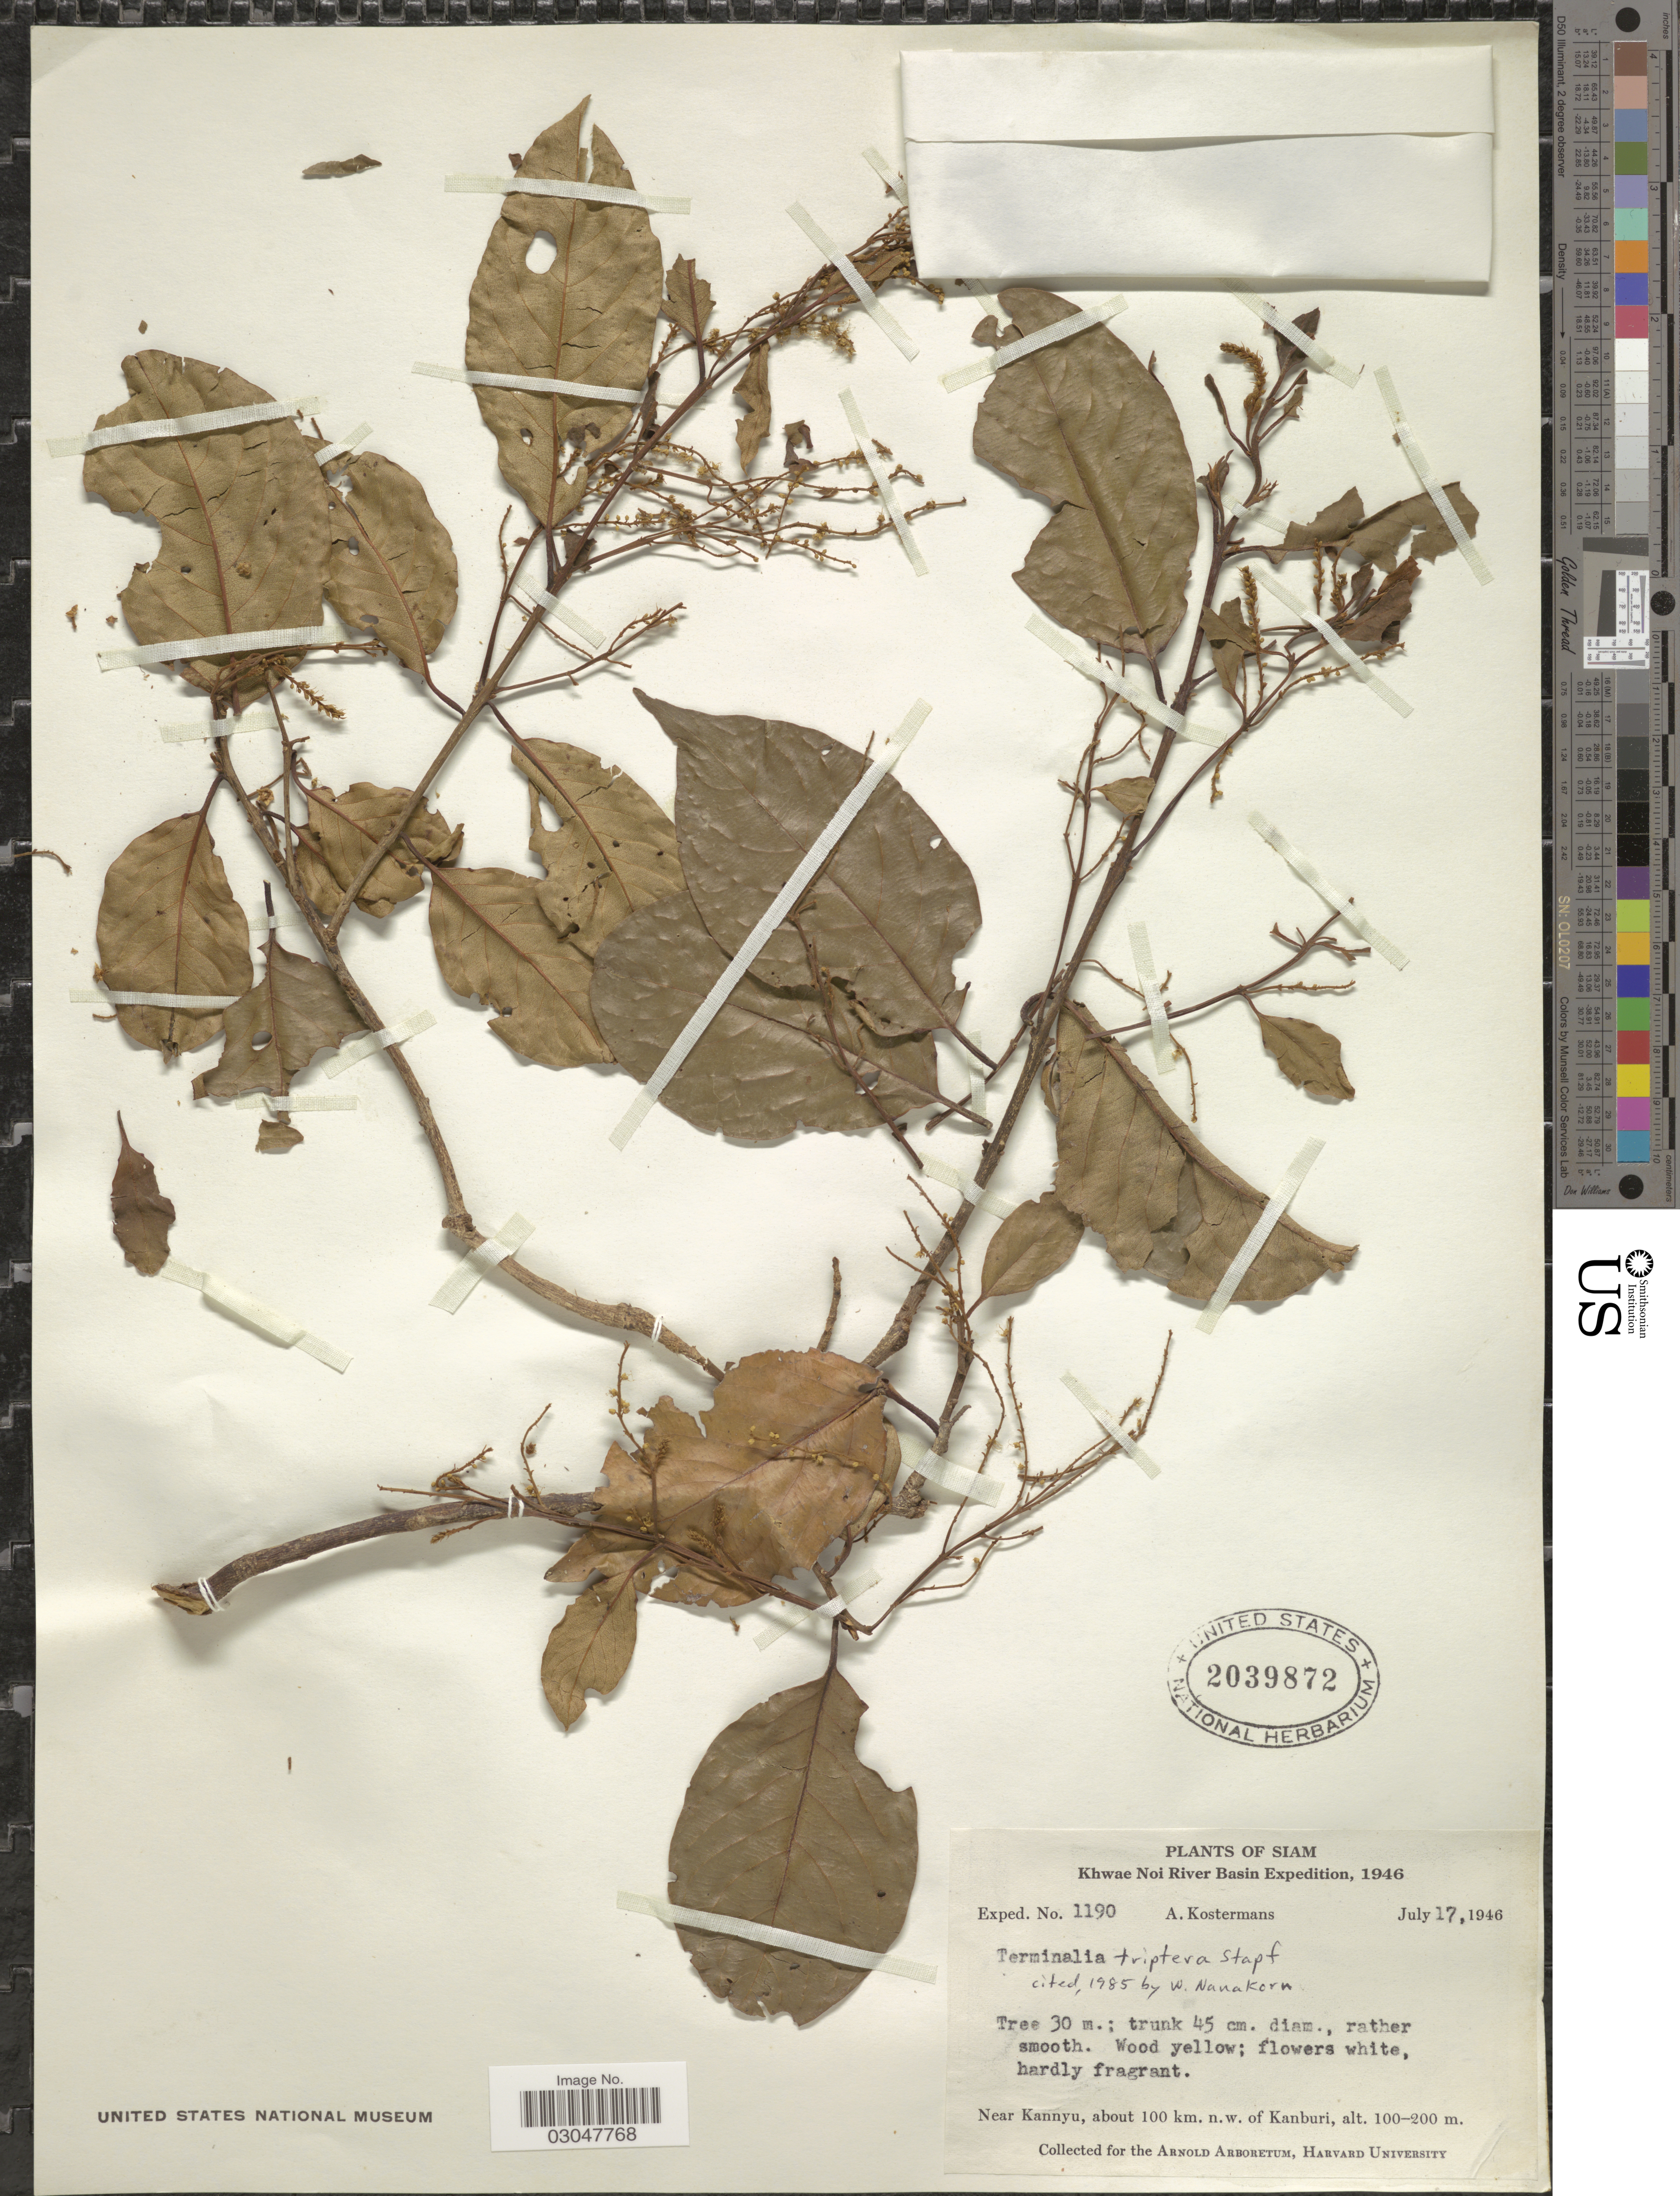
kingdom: Plantae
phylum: Tracheophyta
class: Magnoliopsida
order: Myrtales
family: Combretaceae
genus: Terminalia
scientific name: Terminalia triptera Stapf non Franch., 1896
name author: Stapf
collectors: A. J. G. Kostermans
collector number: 1190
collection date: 1946-07-17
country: Thailand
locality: Khwae Noi River Basin. Near Kannyu, about 100 km. n.w. of Kanburi.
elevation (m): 100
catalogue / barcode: US 2039872